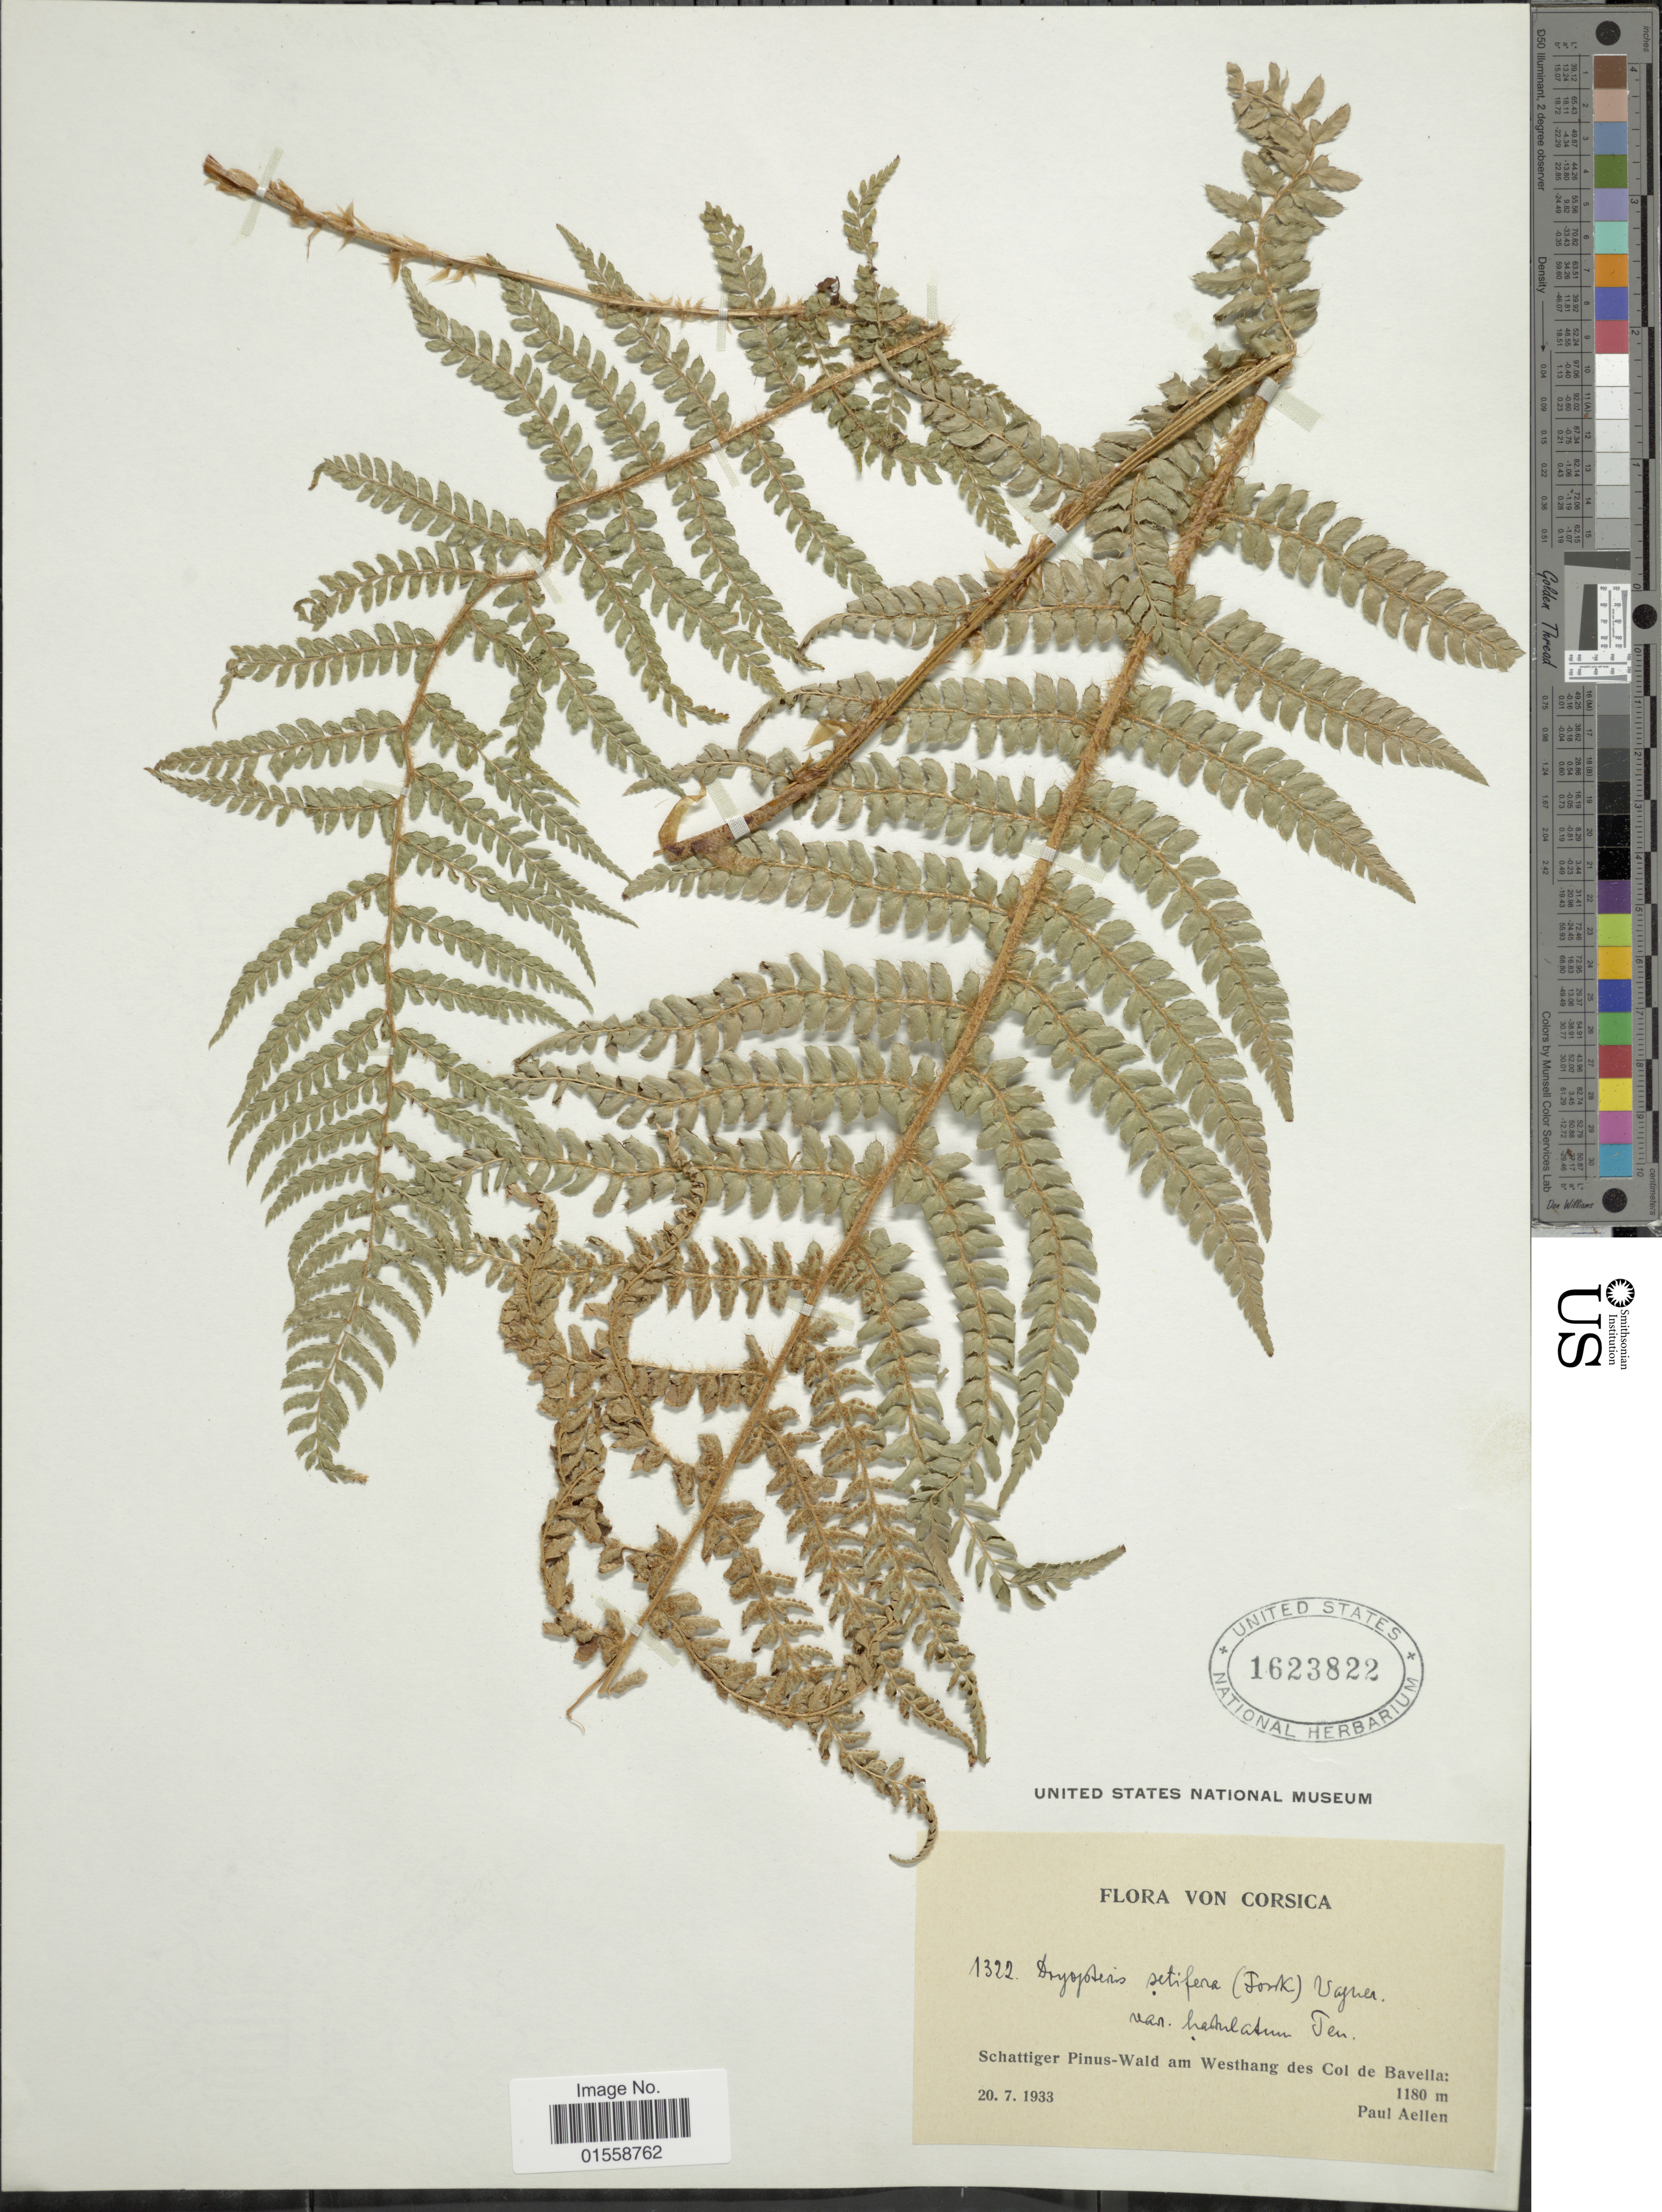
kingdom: Plantae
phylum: Tracheophyta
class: Polypodiopsida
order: Polypodiales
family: Dryopteridaceae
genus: Polystichum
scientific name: Polystichum setiferum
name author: (Forssk.) Moore ex Woynar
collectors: P. Aellen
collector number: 1322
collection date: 1933-07-20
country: France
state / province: Corsica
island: Corse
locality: Corsica, Schattiger Pinus-Wald am Westhang des col de Bavella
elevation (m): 1180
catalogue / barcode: US 1623822